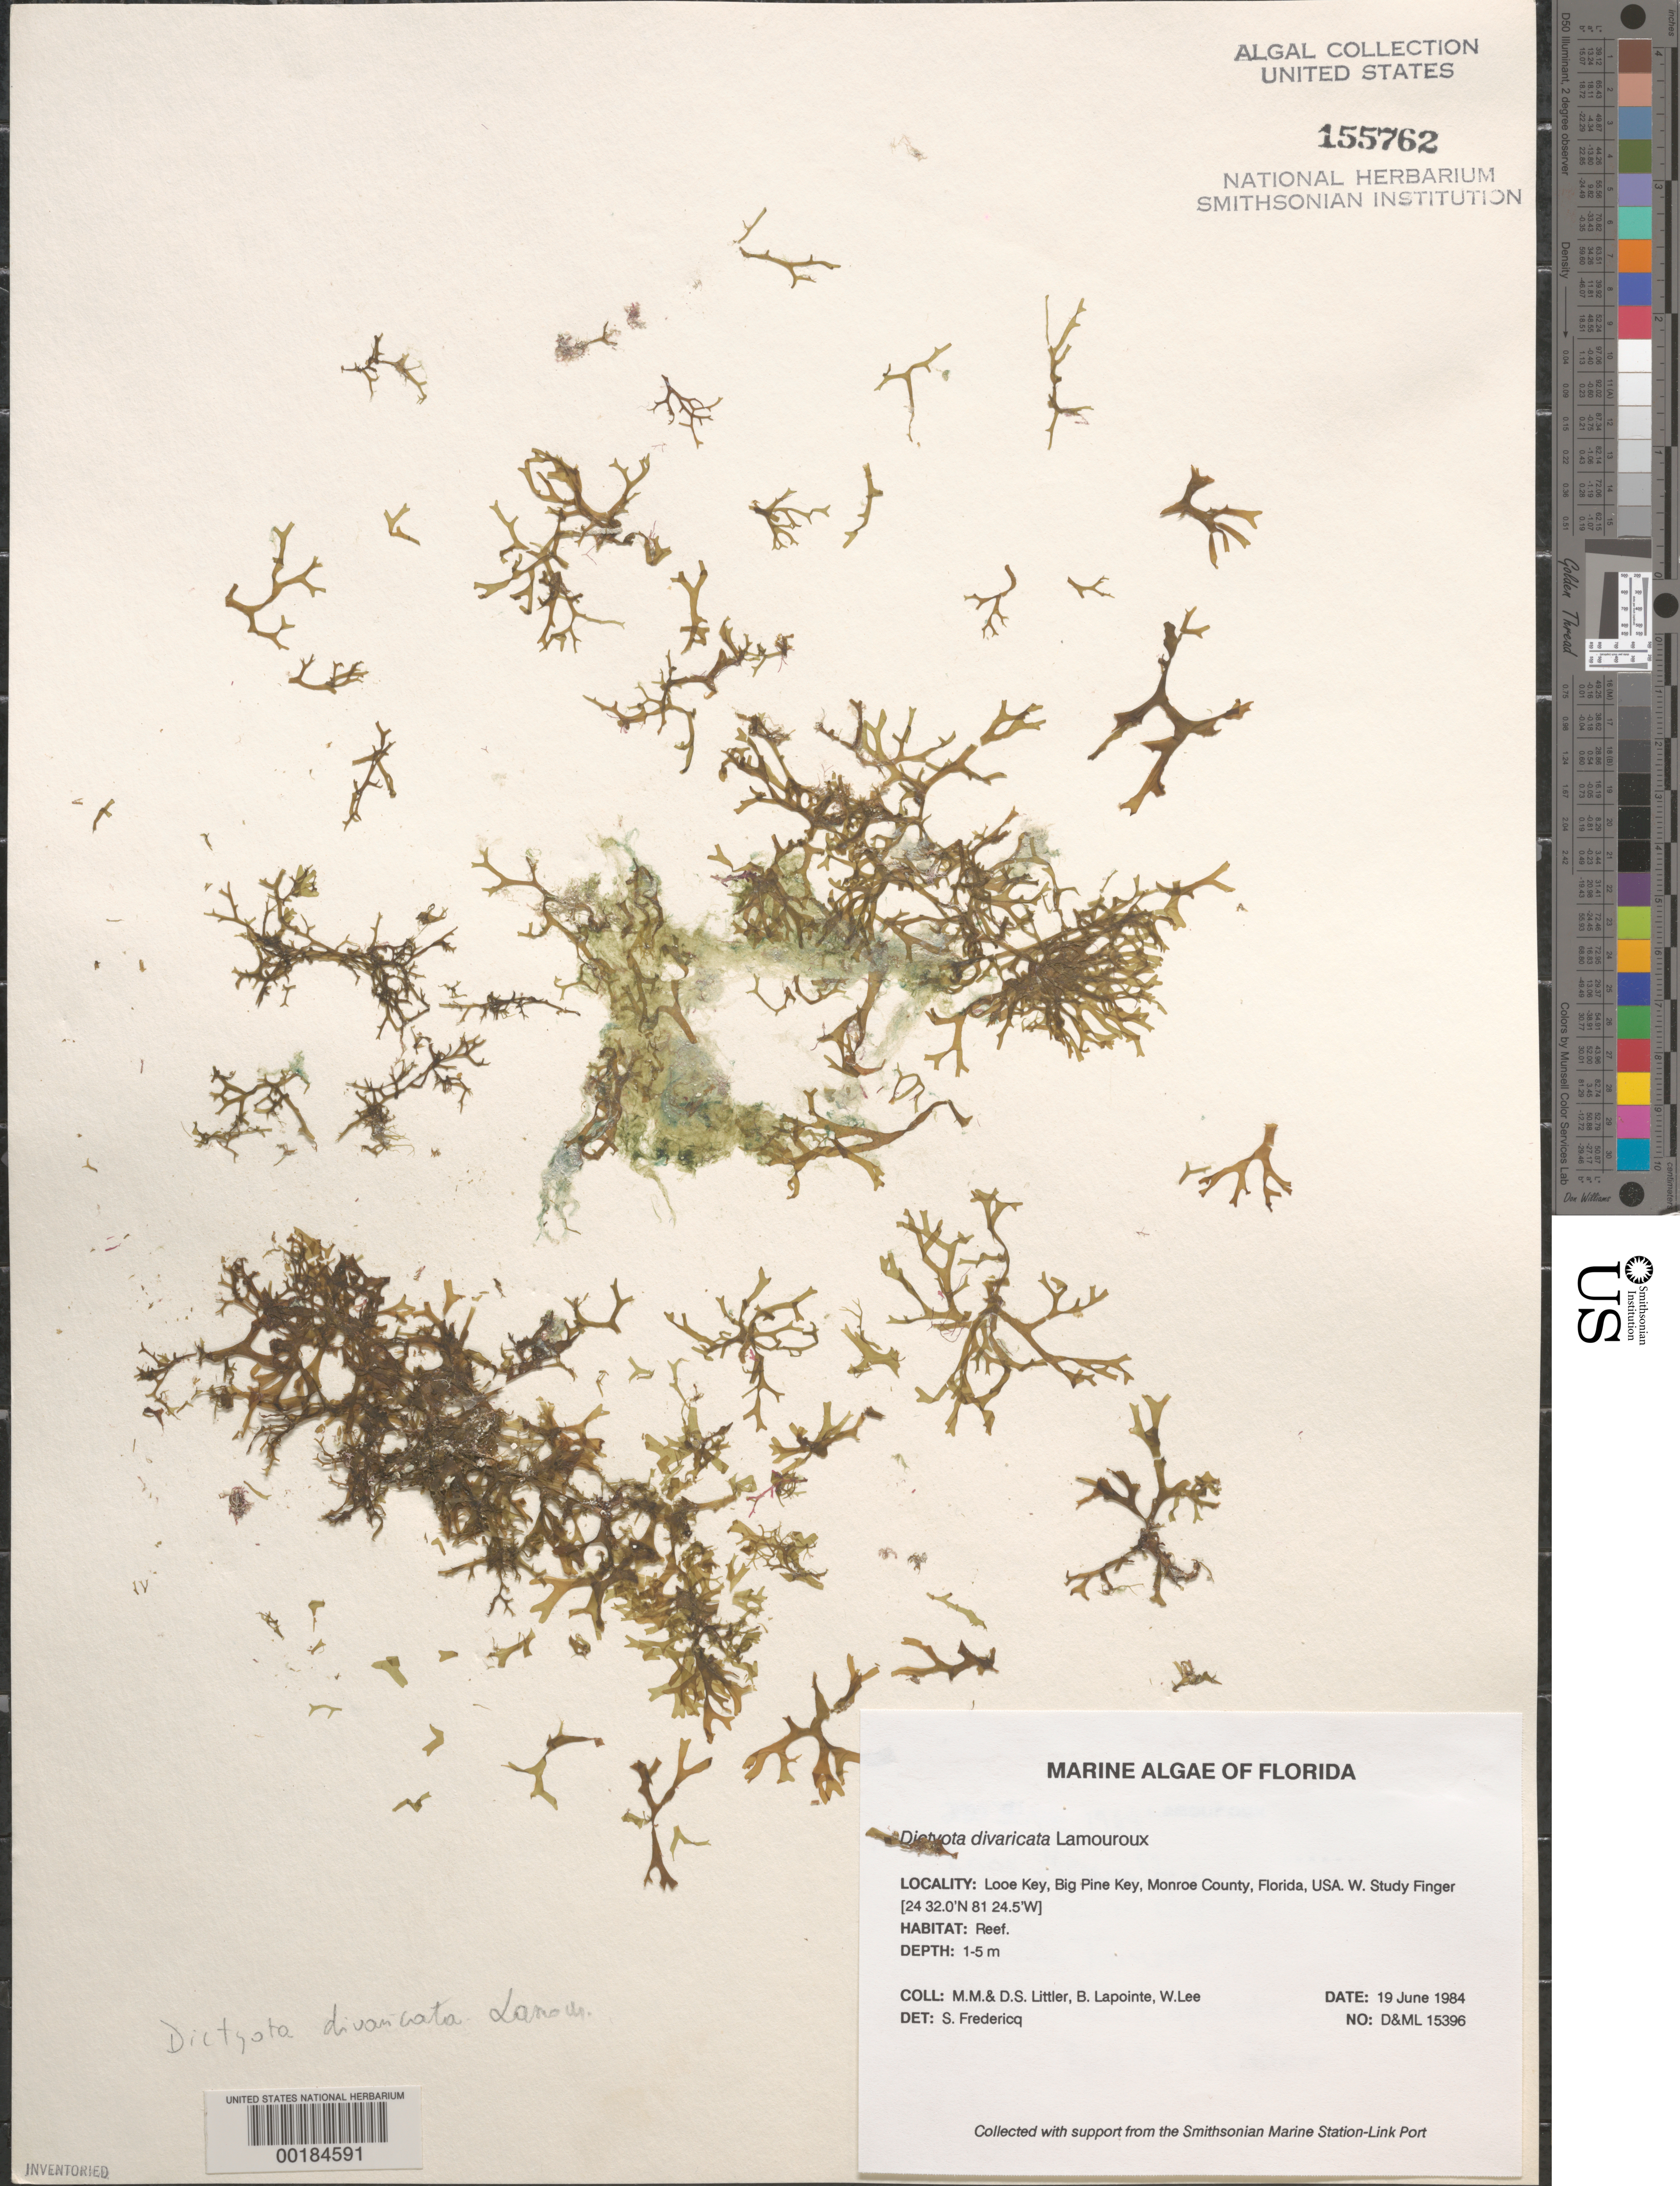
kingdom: Chromista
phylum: Ochrophyta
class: Phaeophyceae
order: Dictyotales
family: Dictyotaceae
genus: Dictyota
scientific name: Dictyota divaricata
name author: J.V.Lamouroux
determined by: Fredericq, S.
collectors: M. M. Littler, D. S. Littler, B. Lapointe & W. Lee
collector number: D&ML 15396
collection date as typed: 19 Jun 1984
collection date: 1984-06-19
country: United States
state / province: Florida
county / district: Monroe County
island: Looe Key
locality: Looe Key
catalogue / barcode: US 155762